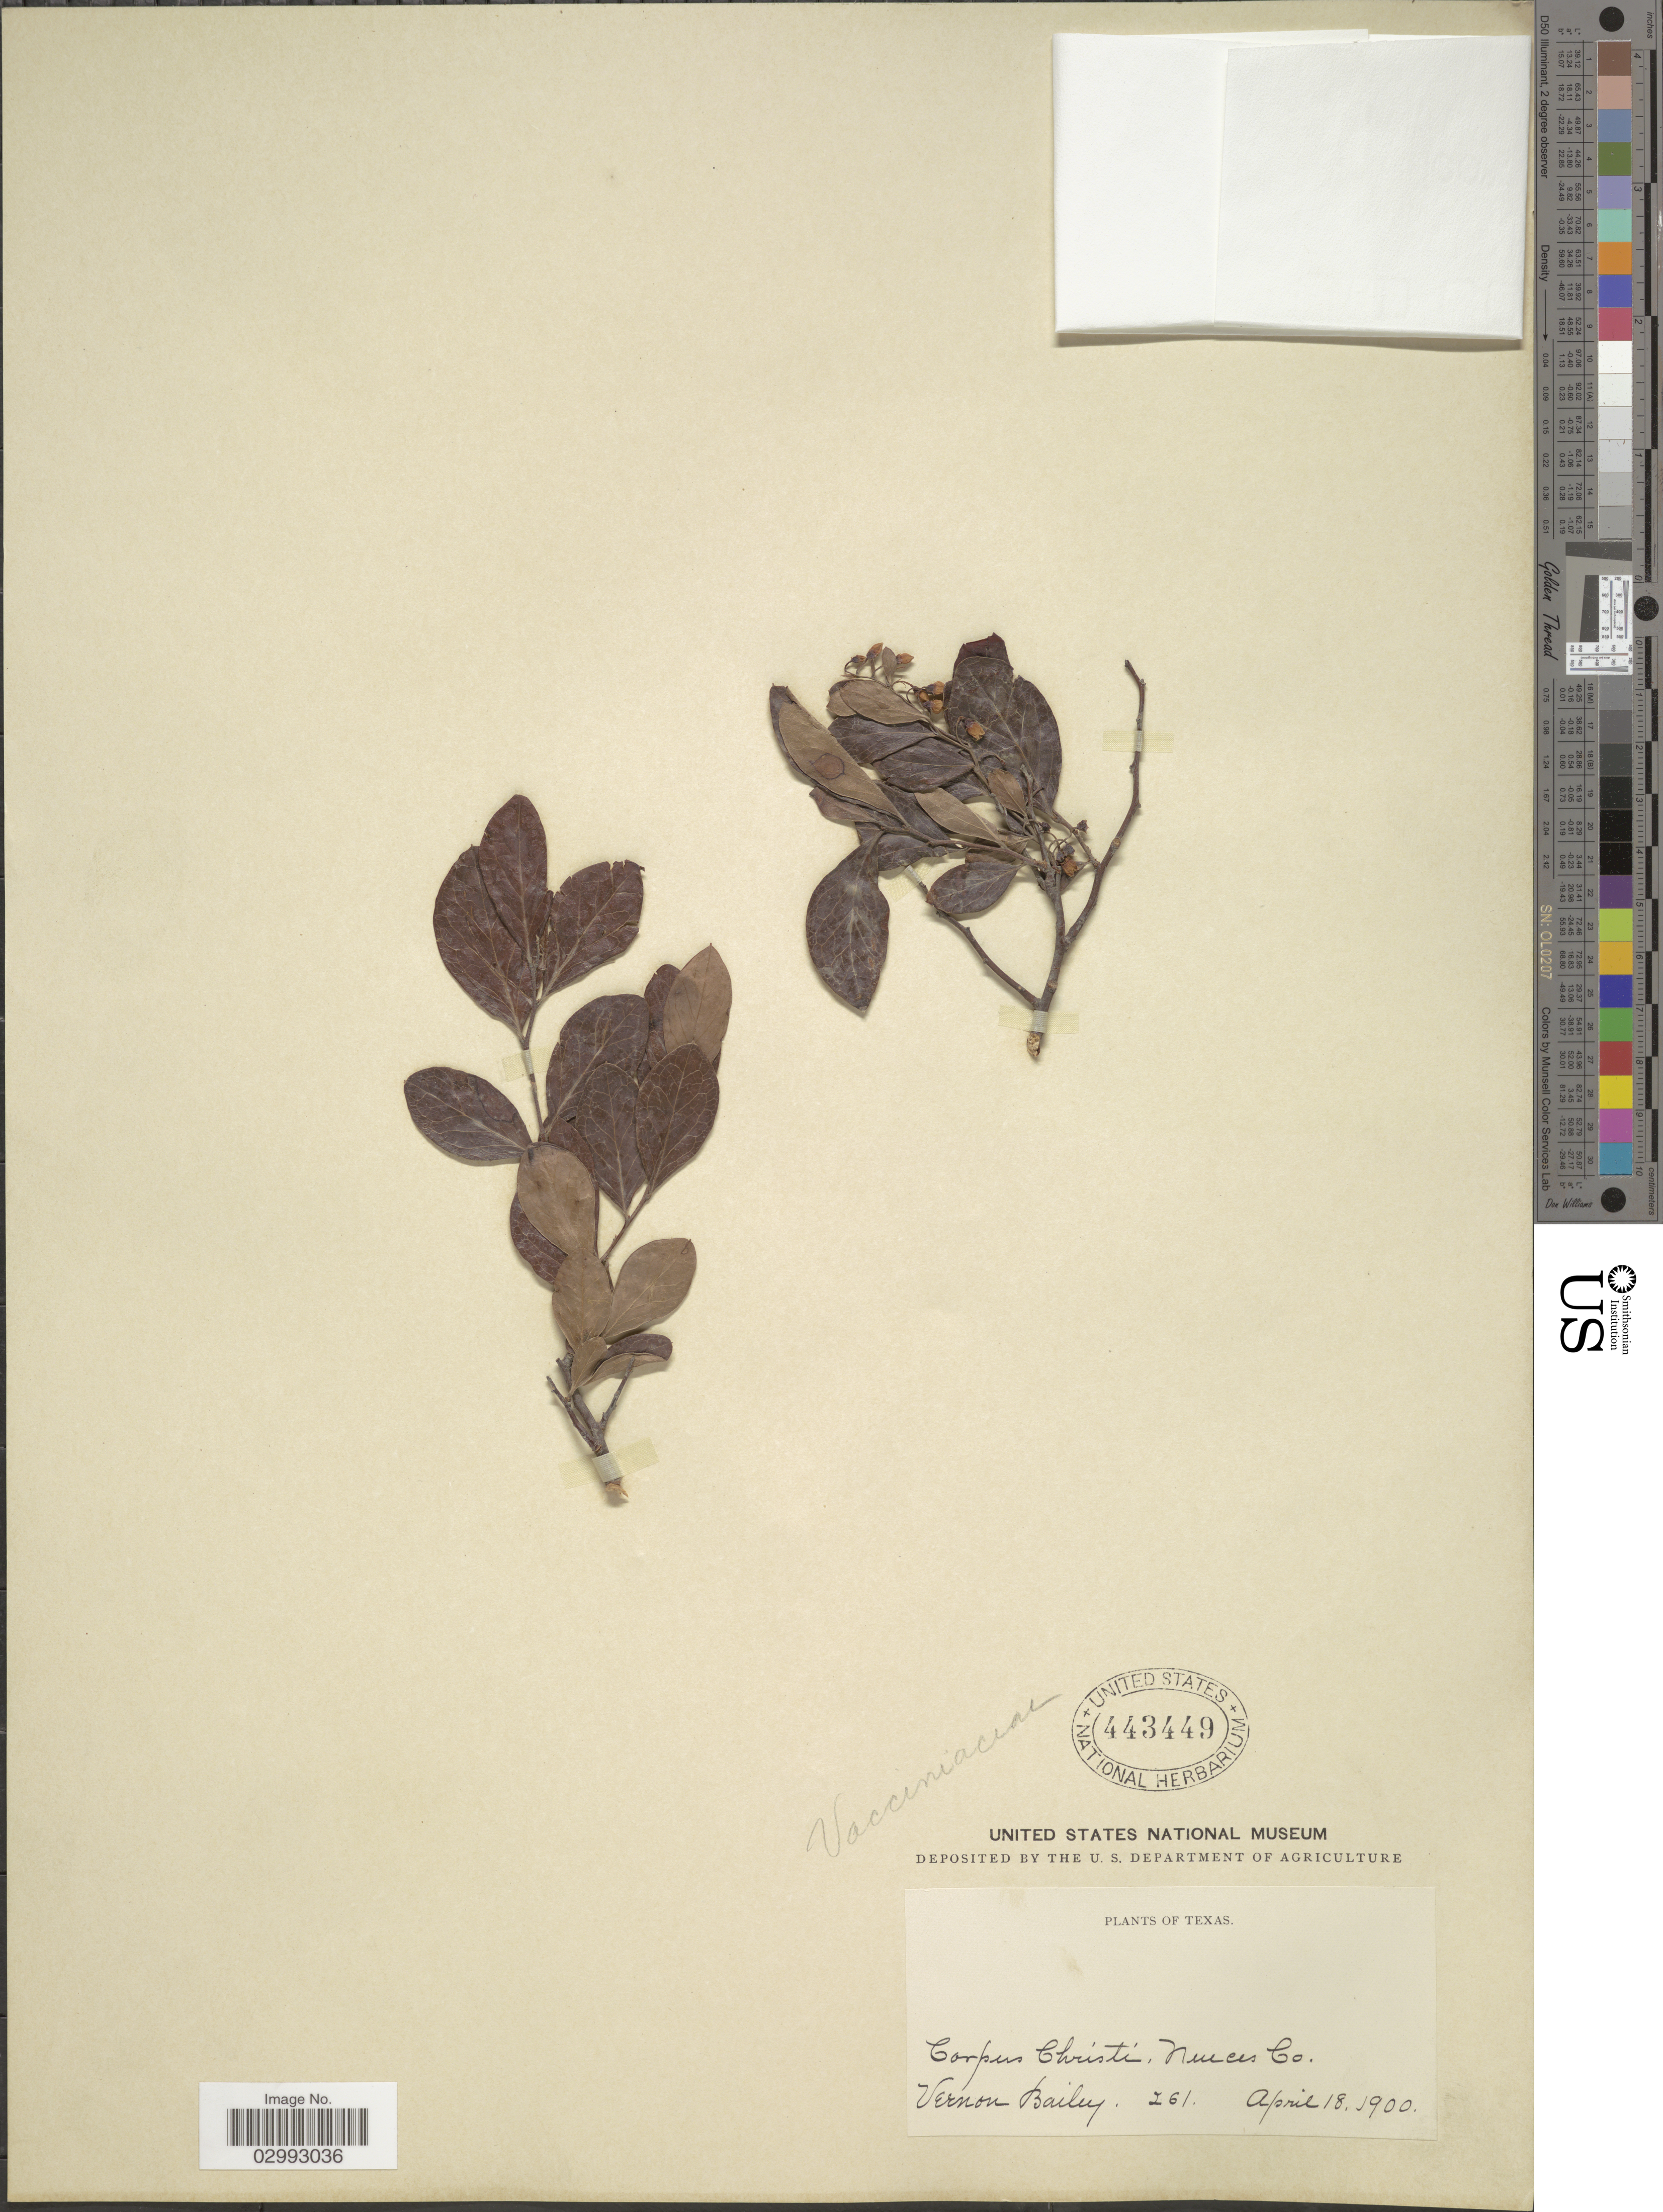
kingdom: Plantae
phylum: Tracheophyta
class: Magnoliopsida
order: Ericales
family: Ericaceae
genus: Batodendron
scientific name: Batodendron arboreum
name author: Nutt.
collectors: V. O. Bailey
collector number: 261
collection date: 1900-04-18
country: United States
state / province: Texas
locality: Corpus Christi, Neuces Co.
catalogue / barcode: US 443449